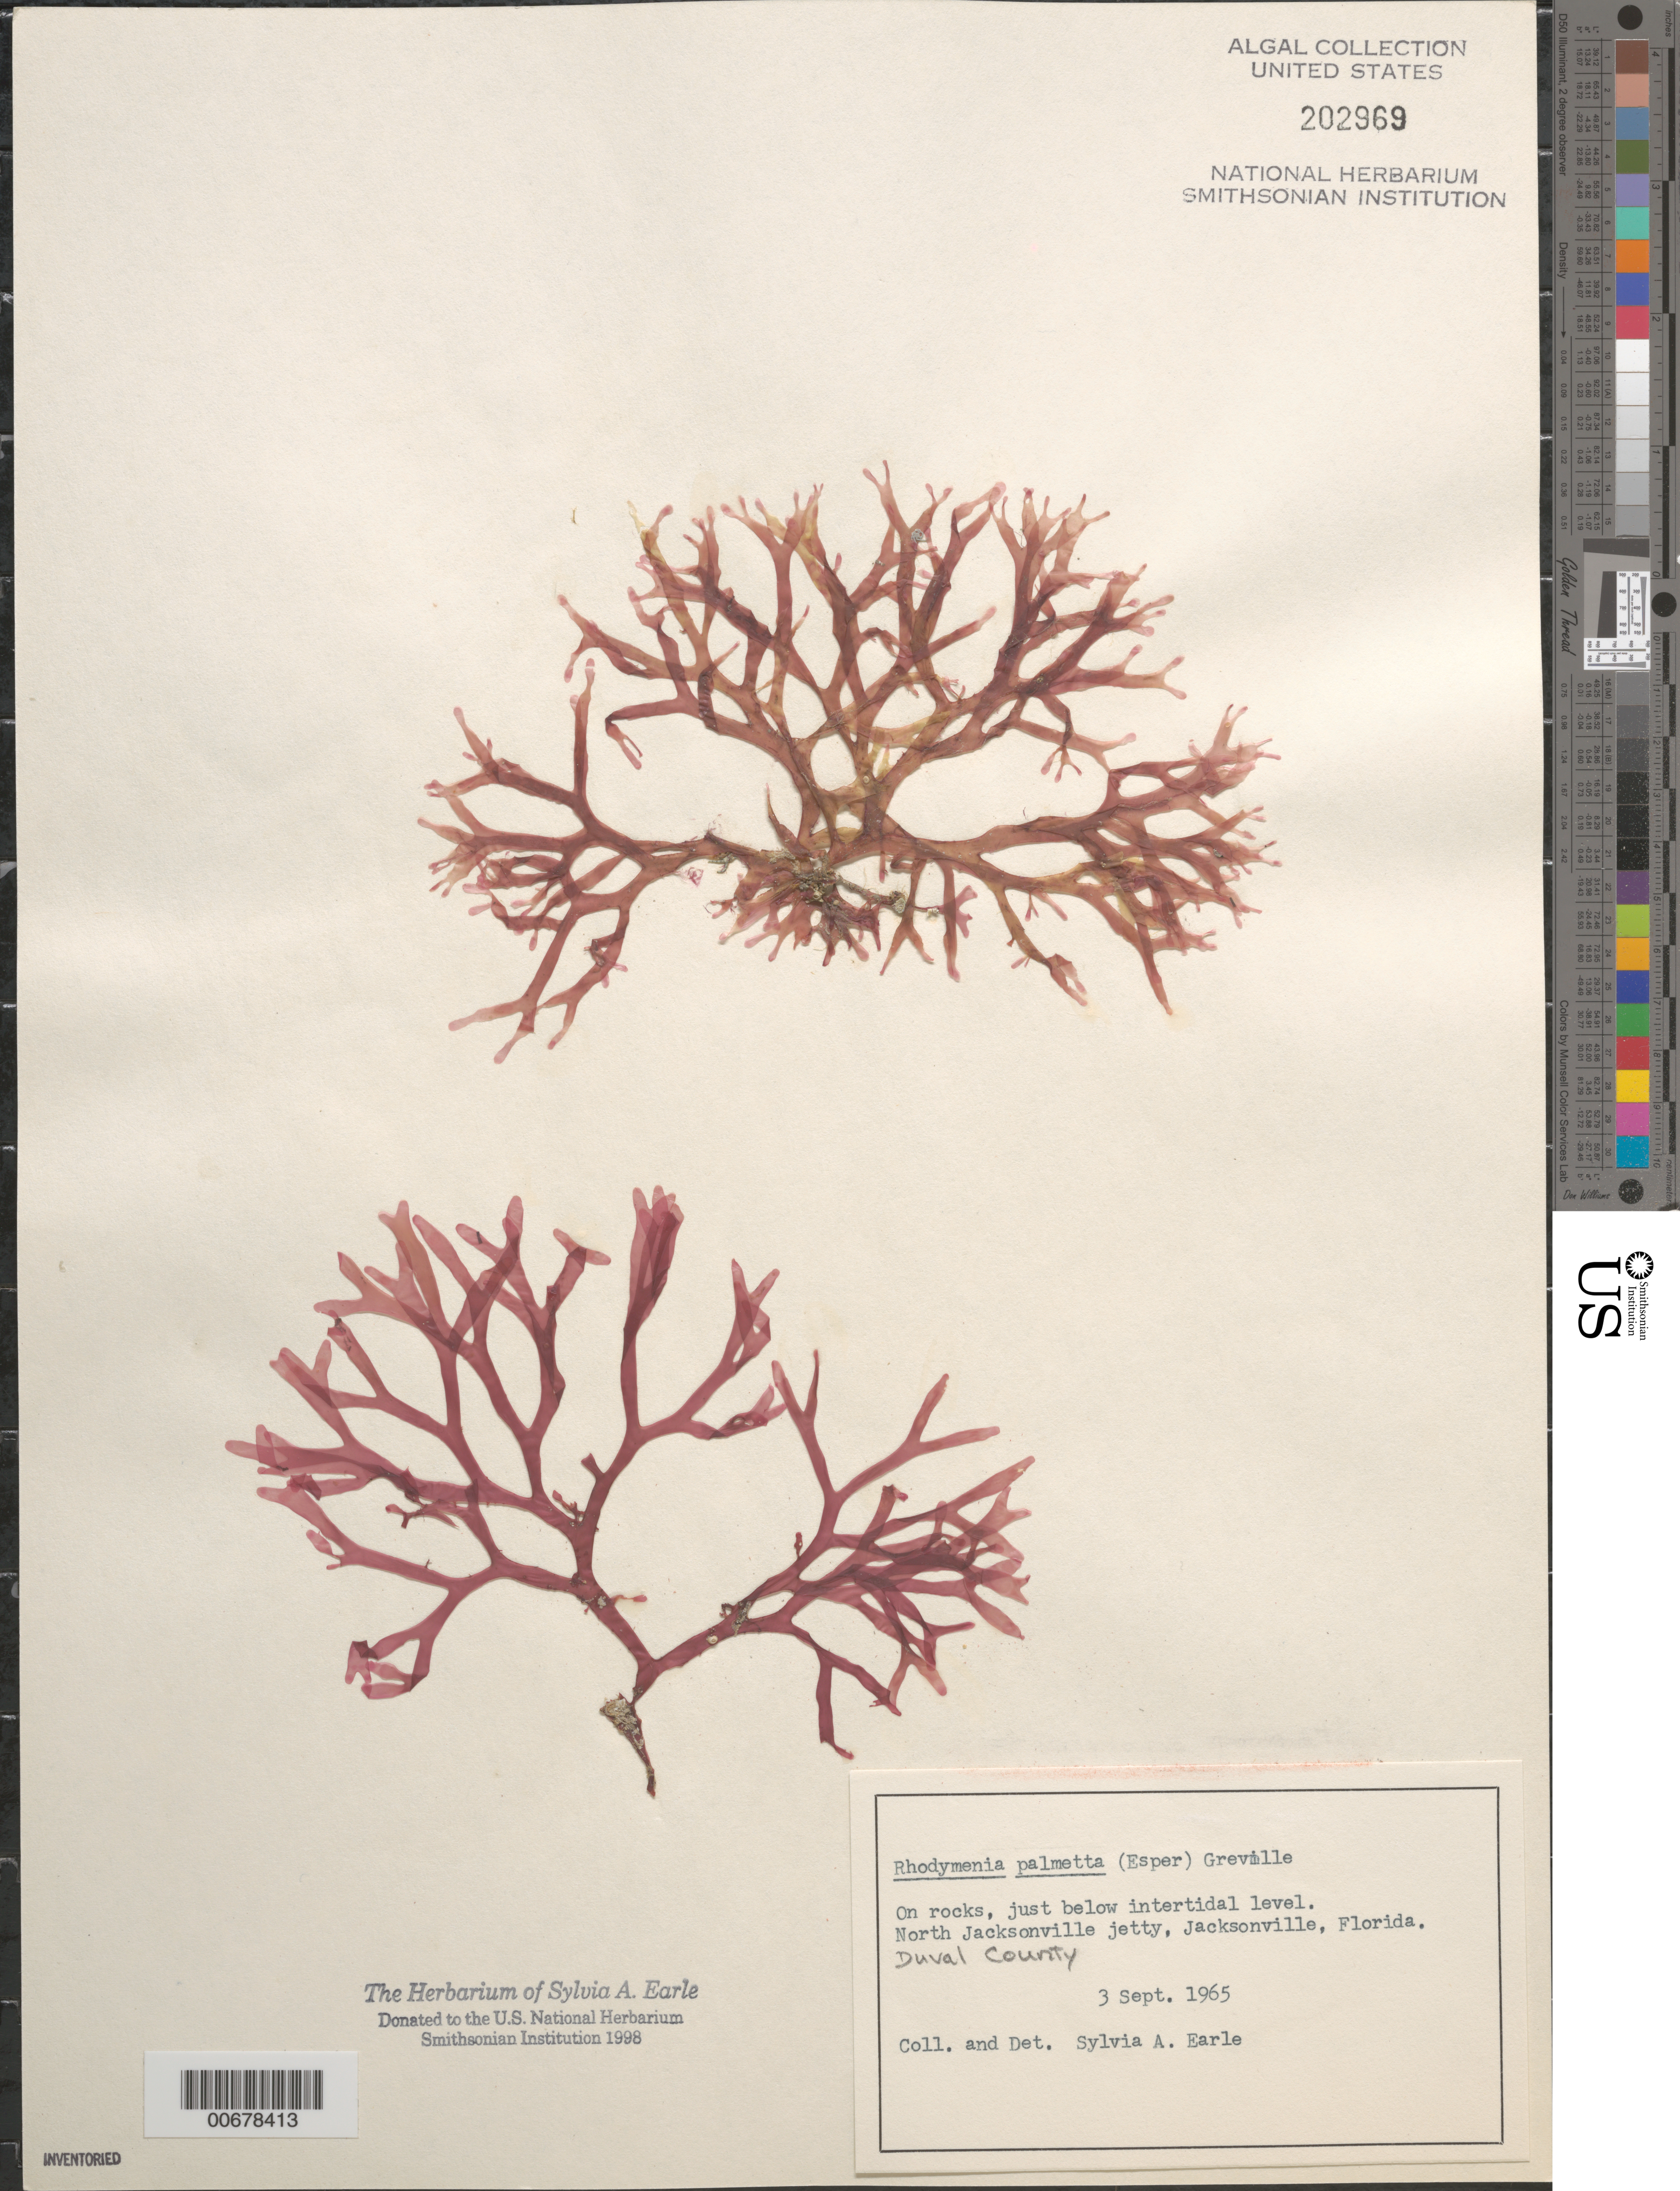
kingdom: Plantae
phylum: Rhodophyta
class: Florideophyceae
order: Rhodymeniales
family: Rhodymeniaceae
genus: Rhodymenia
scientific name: Rhodymenia pseudopalmata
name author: (J.V.Lamouroux) P.C. Silva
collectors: S. A. Earle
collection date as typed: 03 Sep 1965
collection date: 1965-09-03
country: United States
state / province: Florida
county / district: Duval County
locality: North Jetty, Jacksonville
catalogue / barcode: US 202969